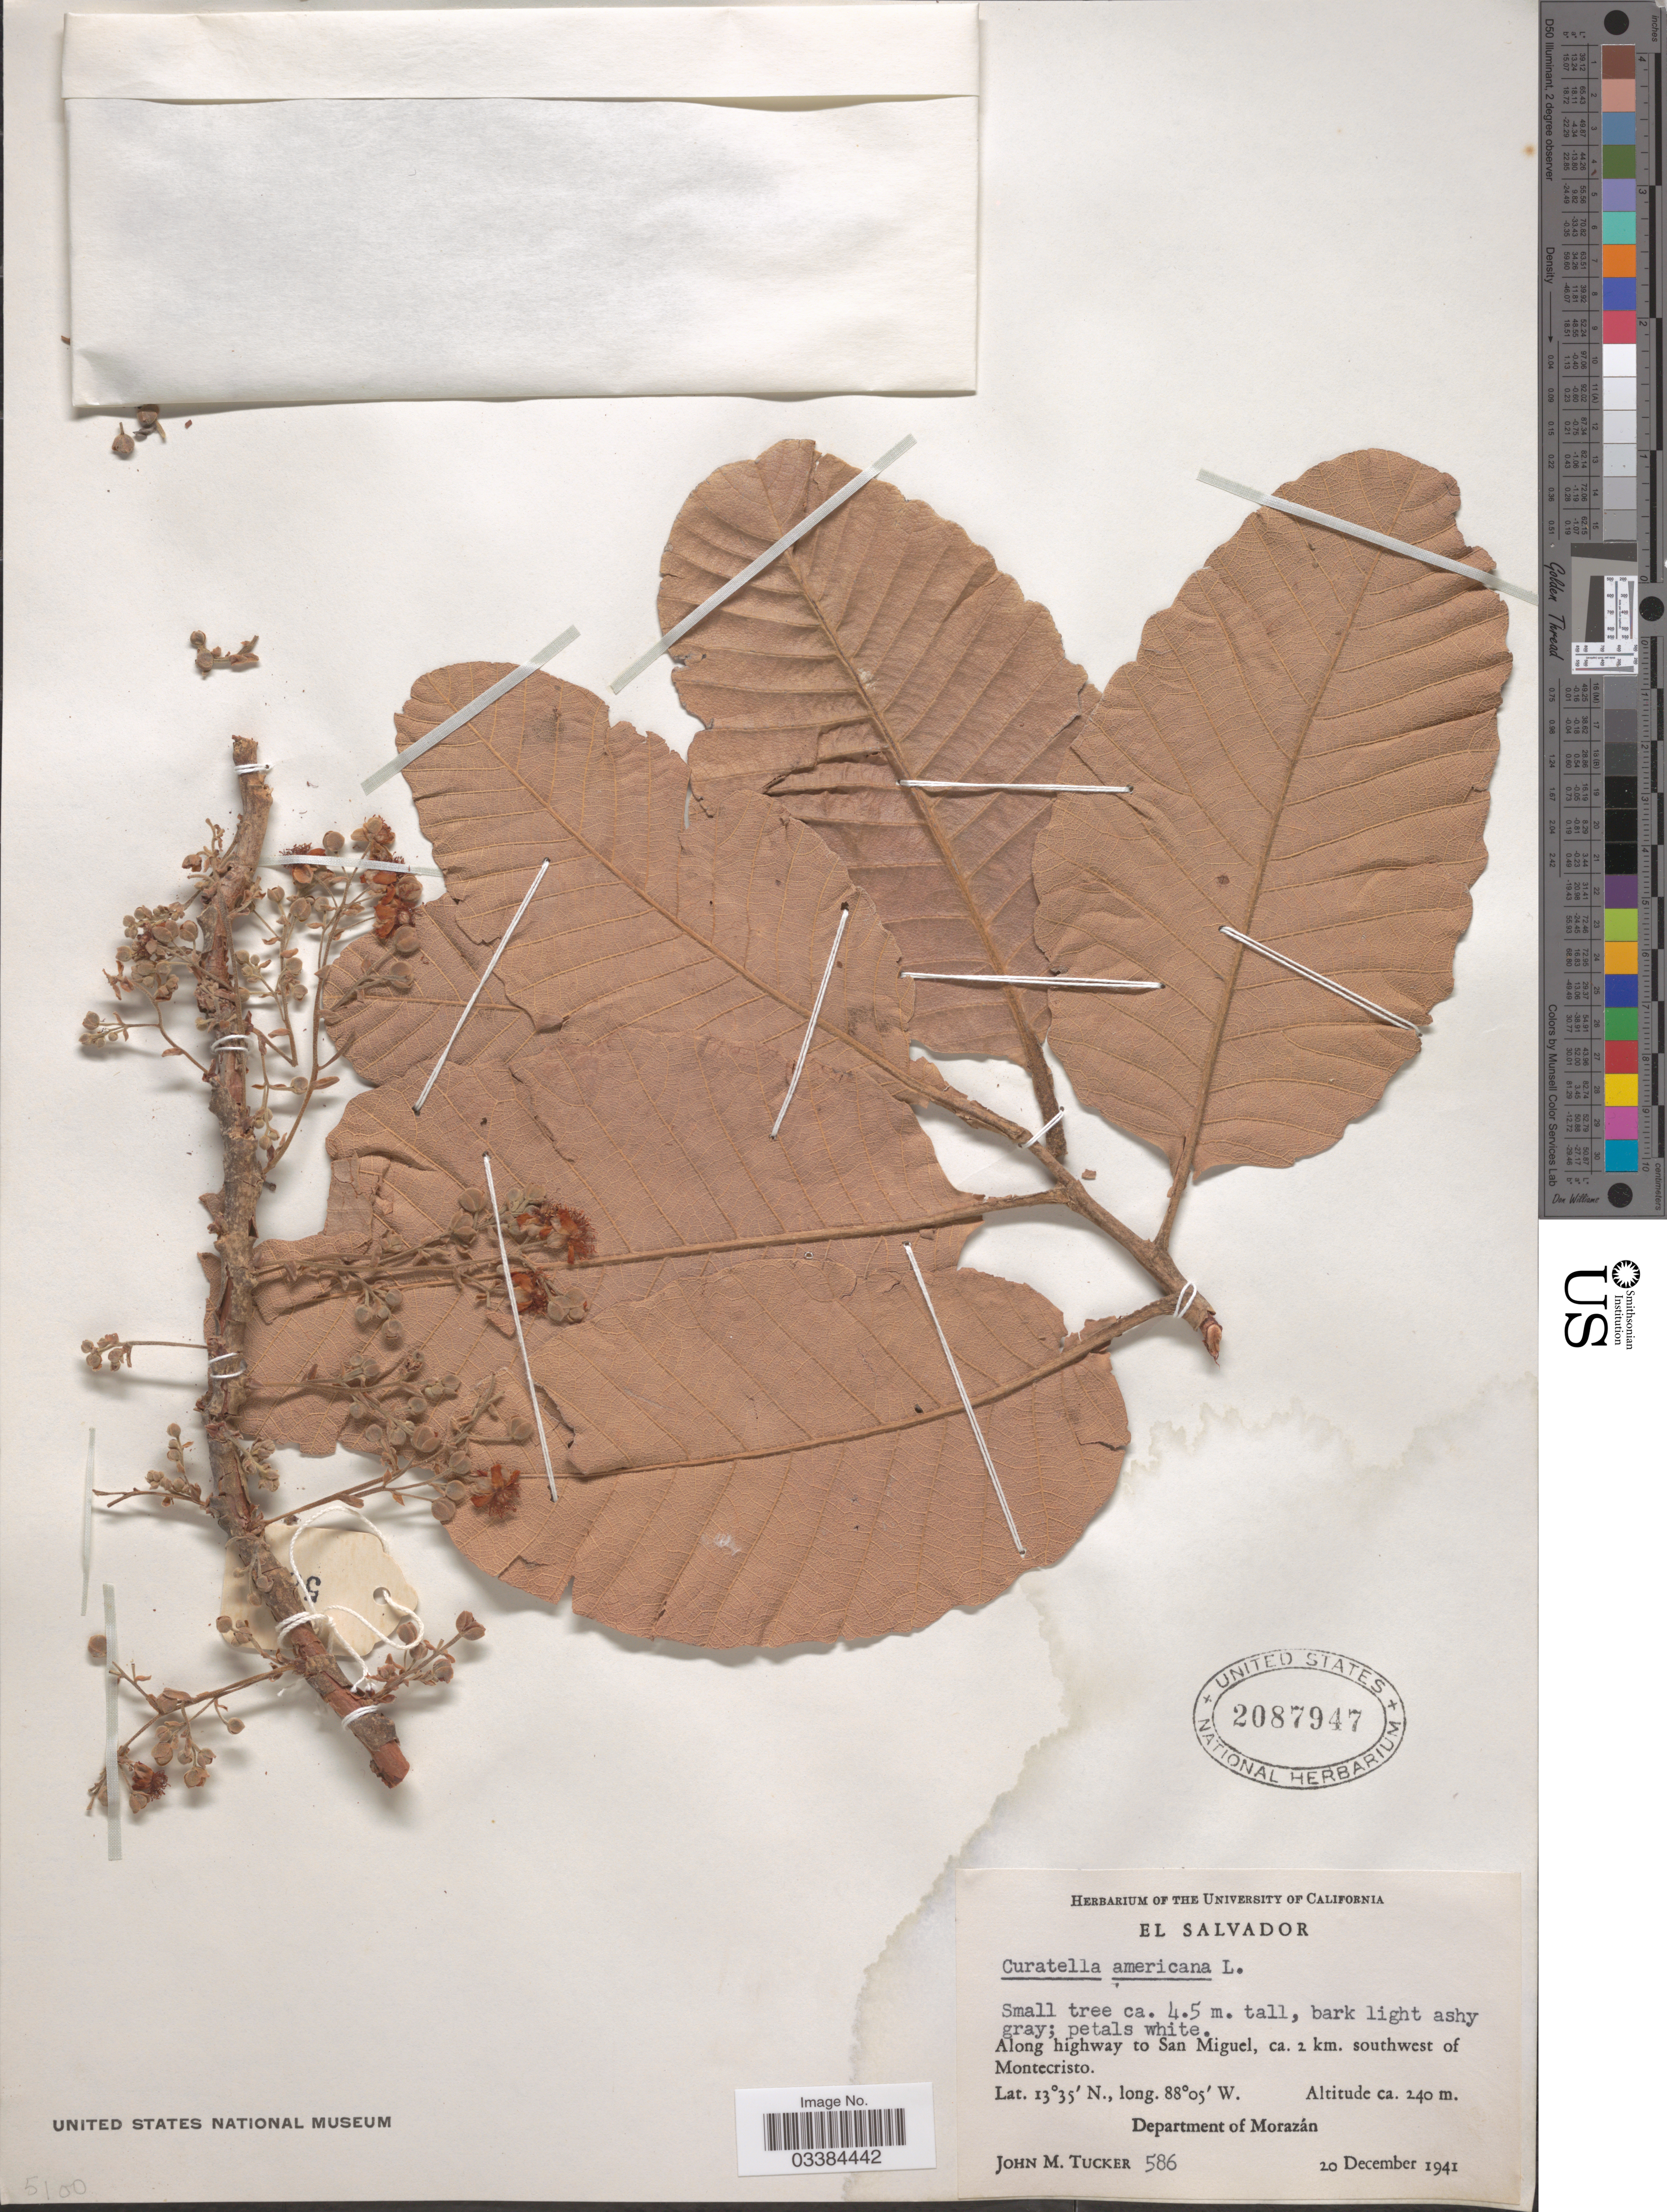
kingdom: Plantae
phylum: Tracheophyta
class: Magnoliopsida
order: Dilleniales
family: Dilleniaceae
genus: Curatella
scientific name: Curatella americana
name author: L.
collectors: J. M. Tucker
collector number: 586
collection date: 1941-12-20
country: El Salvador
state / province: Morazan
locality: Along highway to San Miguel, ca. 2 km. southwest of Montecristo. Department of Morazán.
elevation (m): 240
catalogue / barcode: US 2087947